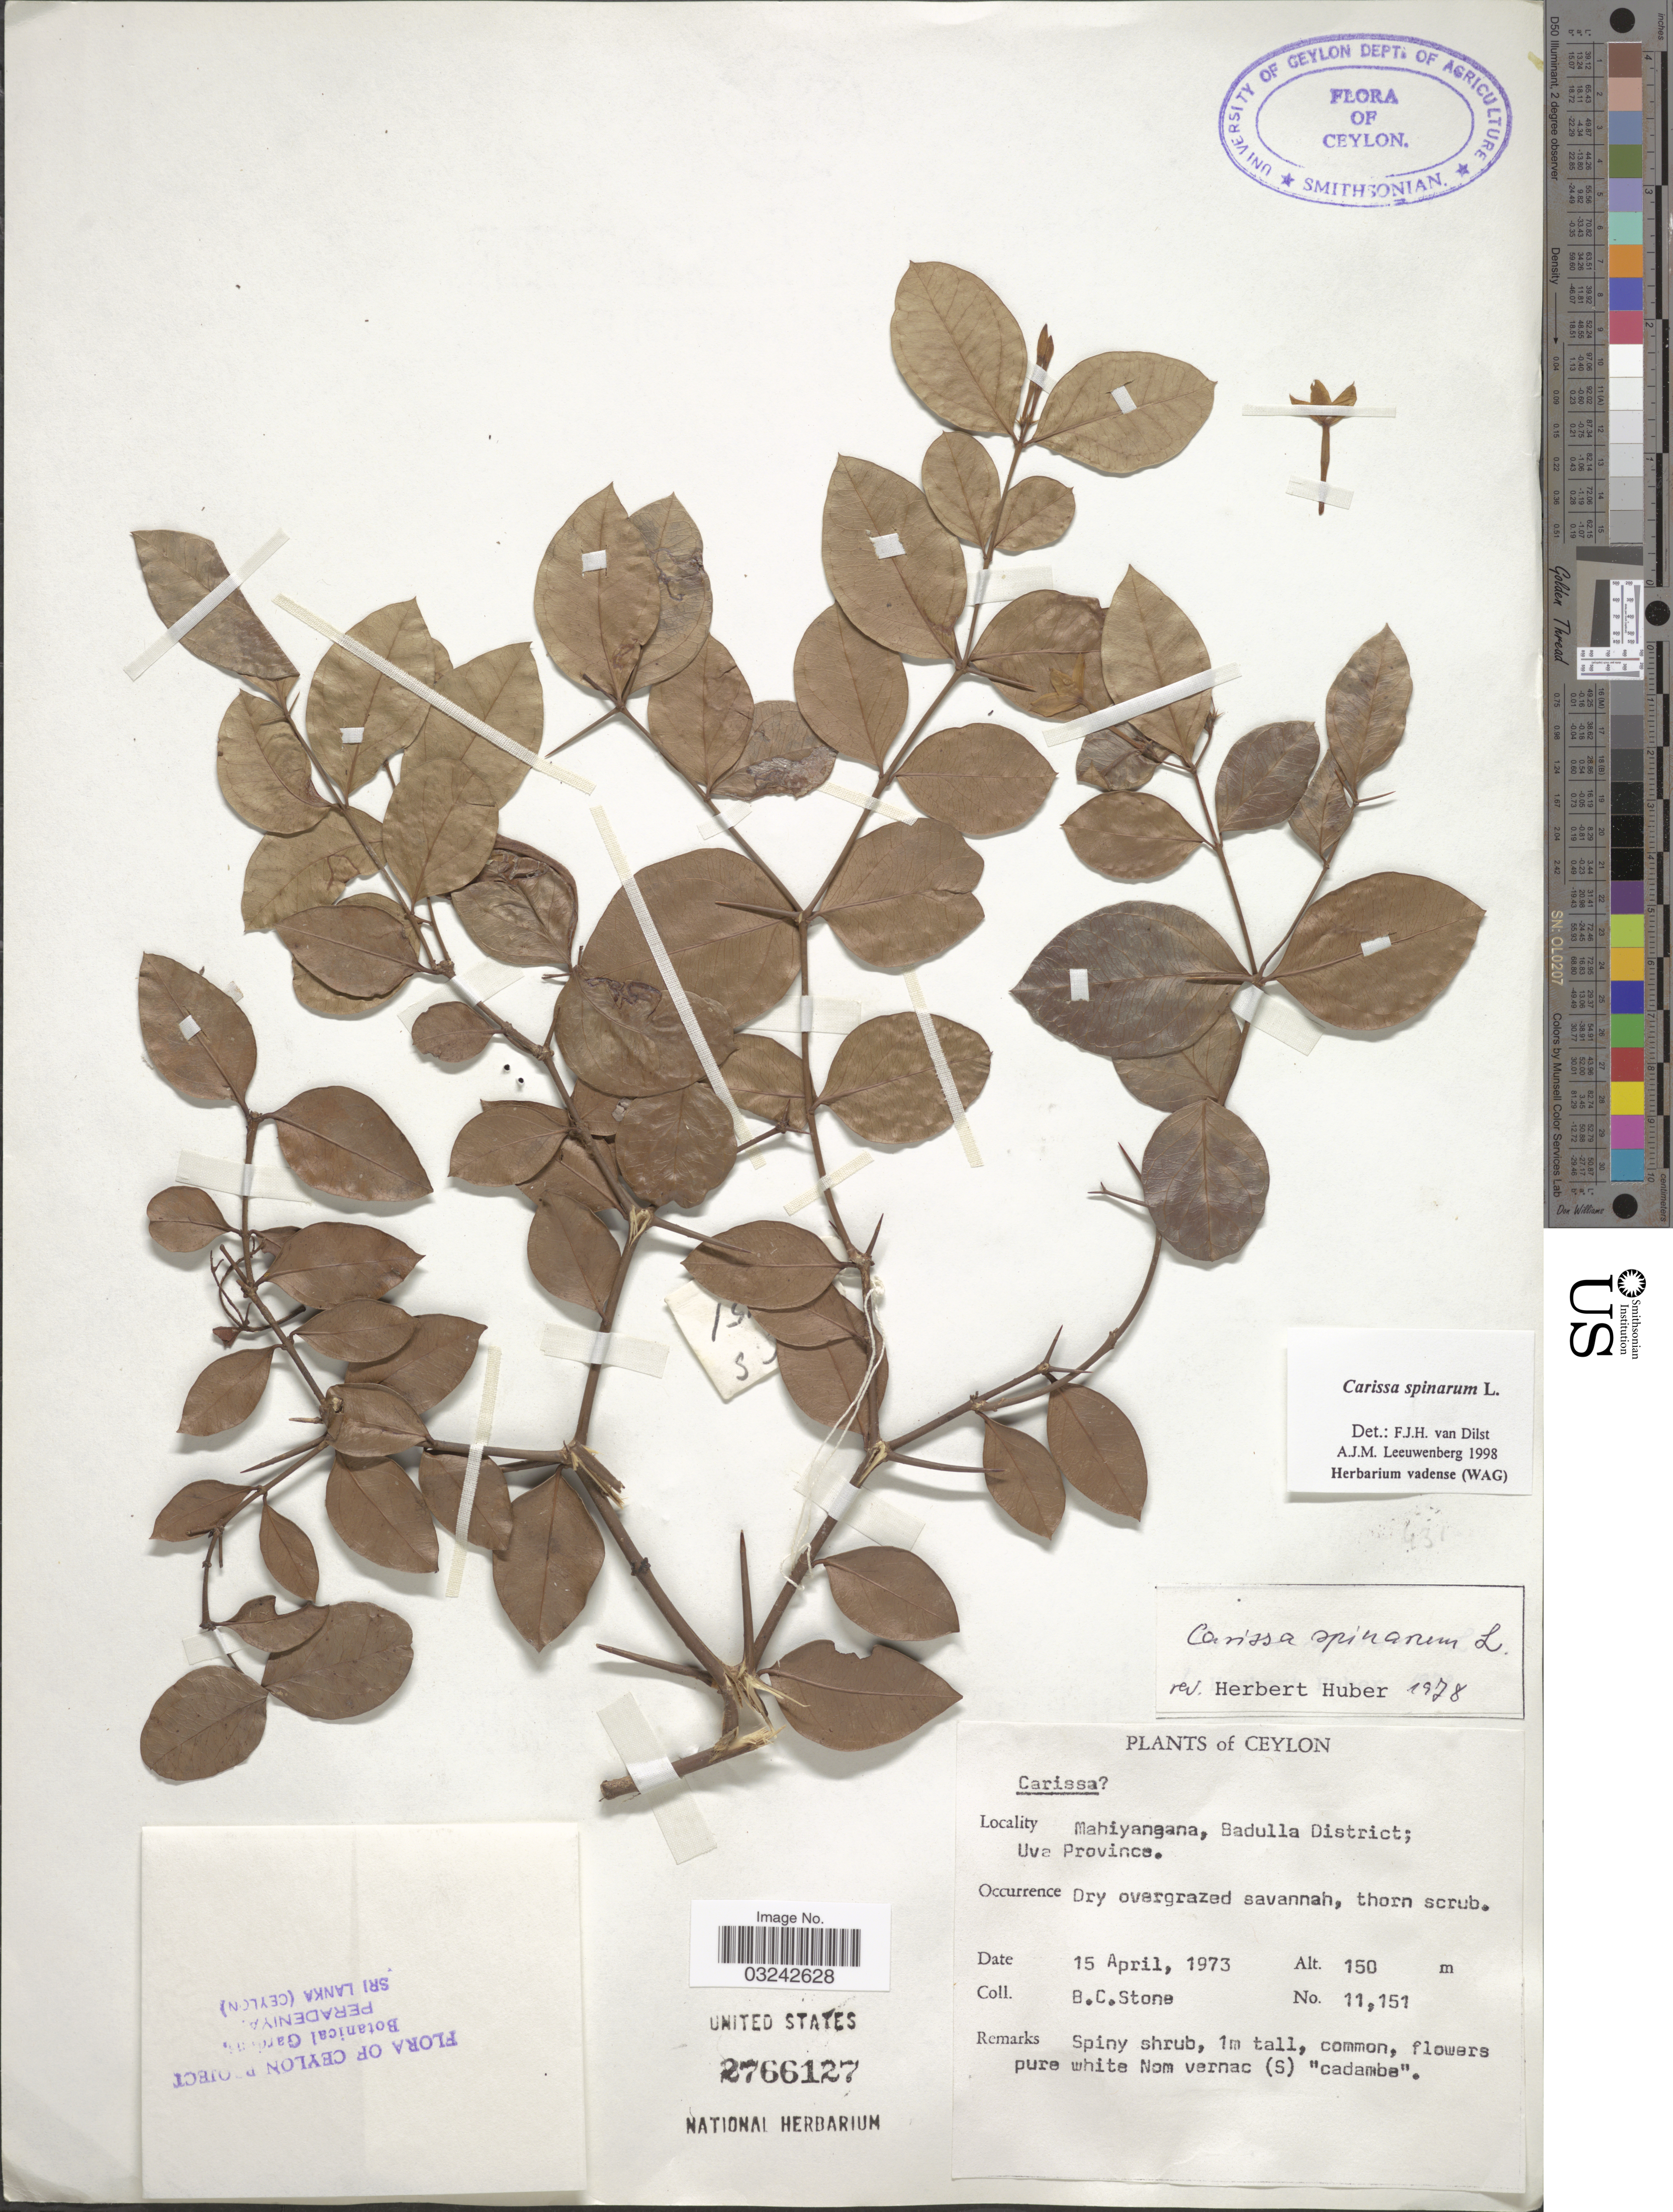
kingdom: Plantae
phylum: Tracheophyta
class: Magnoliopsida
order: Gentianales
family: Apocynaceae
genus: Carissa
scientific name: Carissa spinarum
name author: L.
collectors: B. C. Stone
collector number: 11151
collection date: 1973-04-15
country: Sri Lanka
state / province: Uva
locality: Ceylon. Mahiyangana, Badulla District.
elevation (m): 150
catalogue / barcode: US 2766127